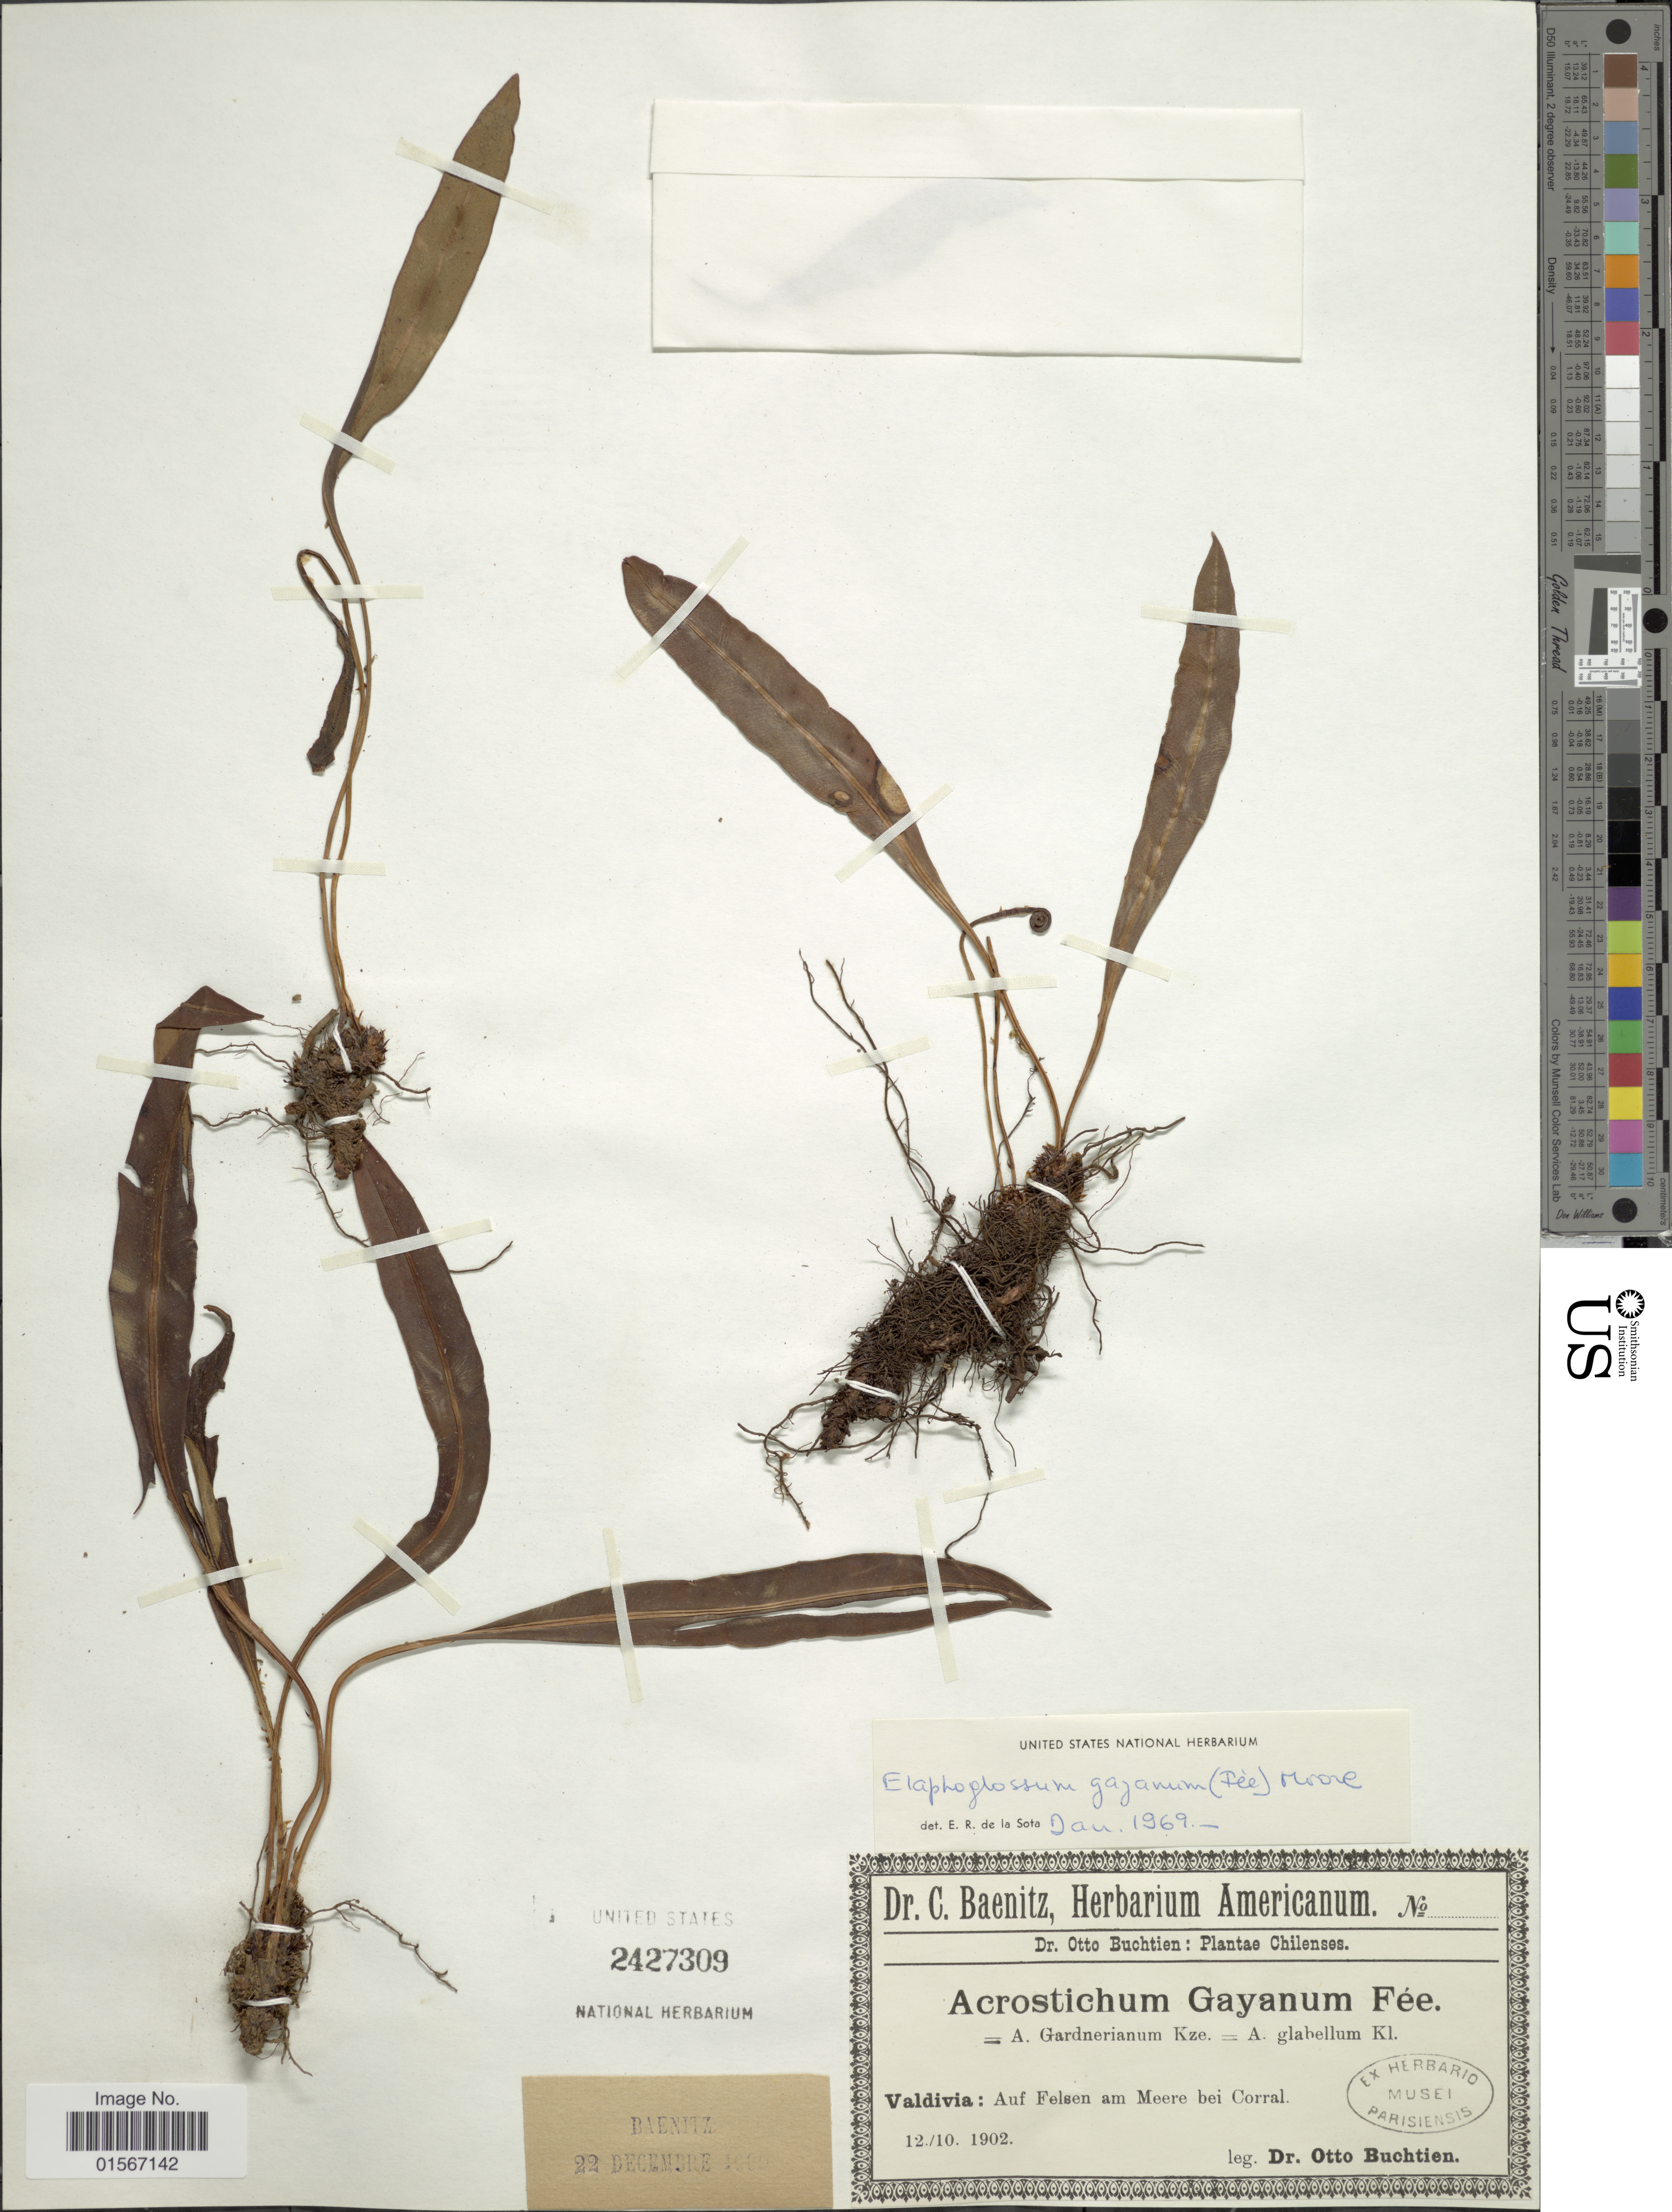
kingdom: Plantae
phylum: Tracheophyta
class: Polypodiopsida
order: Polypodiales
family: Dryopteridaceae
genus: Elaphoglossum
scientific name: Elaphoglossum minutum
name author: (Pohl ex Fée) T. Moore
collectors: O. Buchtien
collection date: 1902-10-12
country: Chile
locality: Chilenses, Valdivia: Auf Felsen am Meere bei Corral.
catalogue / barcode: US 2427309